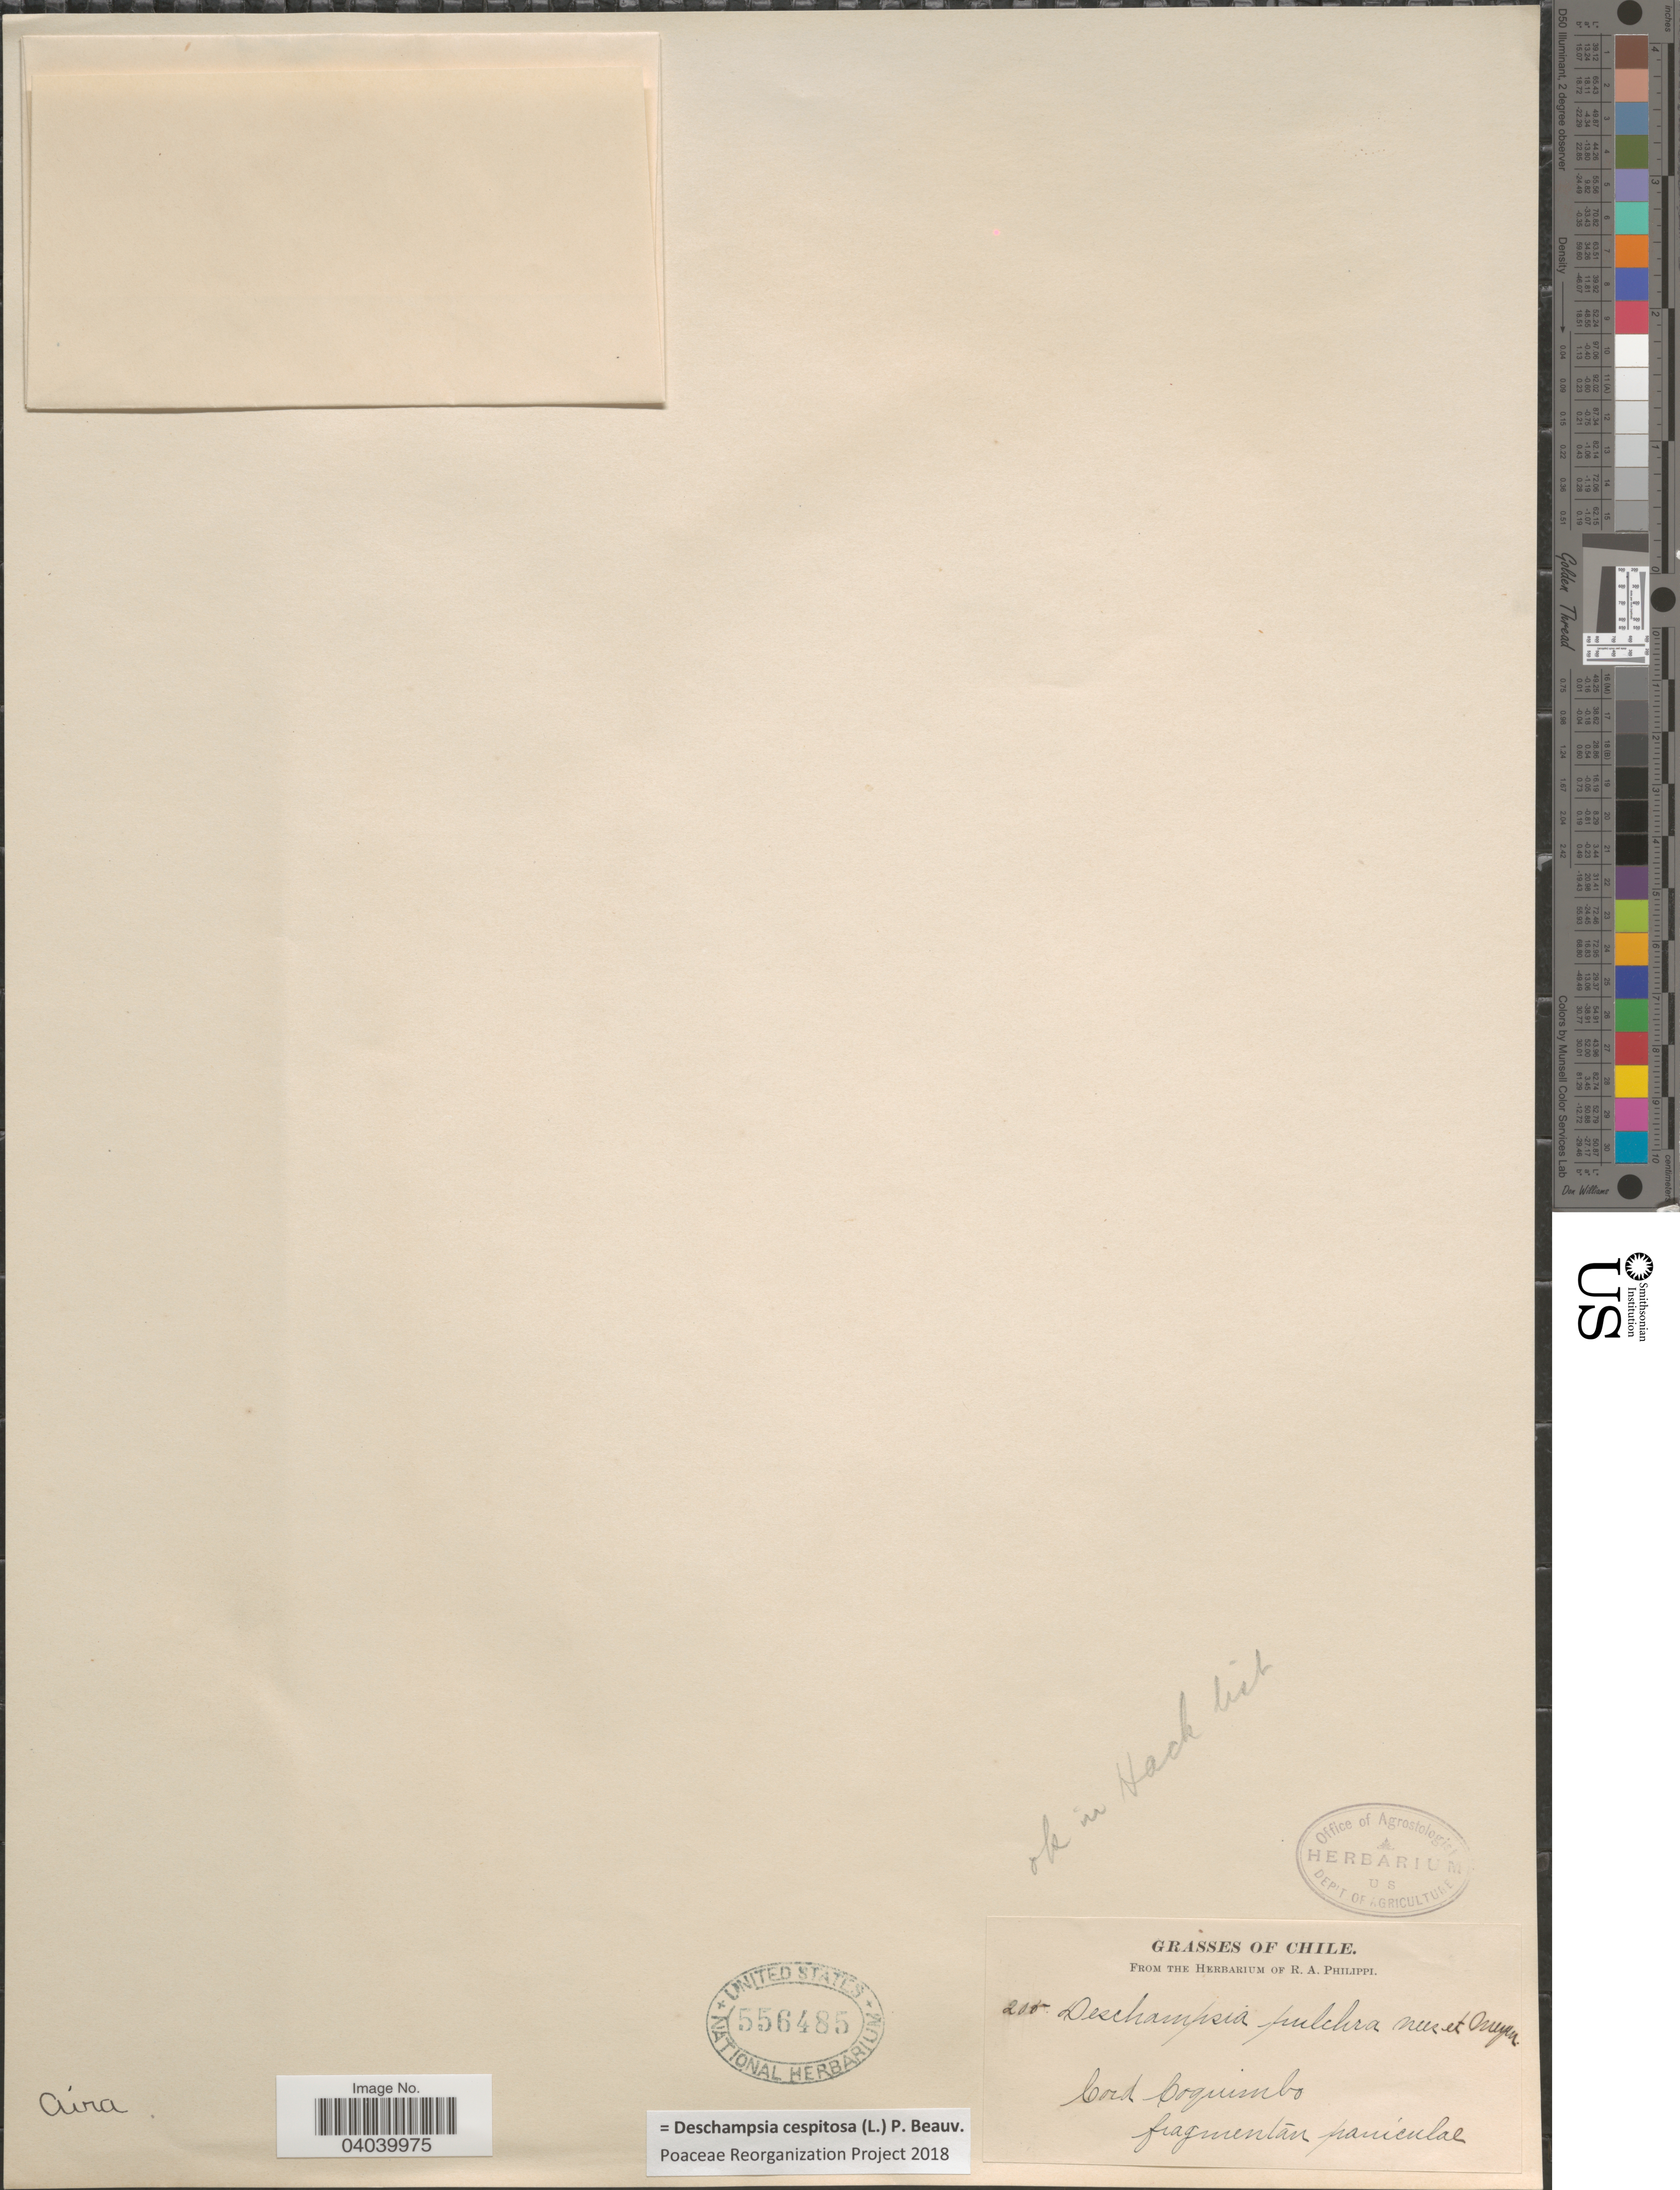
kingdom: Plantae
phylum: Tracheophyta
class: Liliopsida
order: Poales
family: Poaceae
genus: Deschampsia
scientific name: Deschampsia cespitosa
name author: (L.) P. Beauv.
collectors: ex. herb. R.A. Philippi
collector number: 205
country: Chile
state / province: Coquimbo (IV)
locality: Aira. Cord. Coquimbo.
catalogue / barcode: US 556485